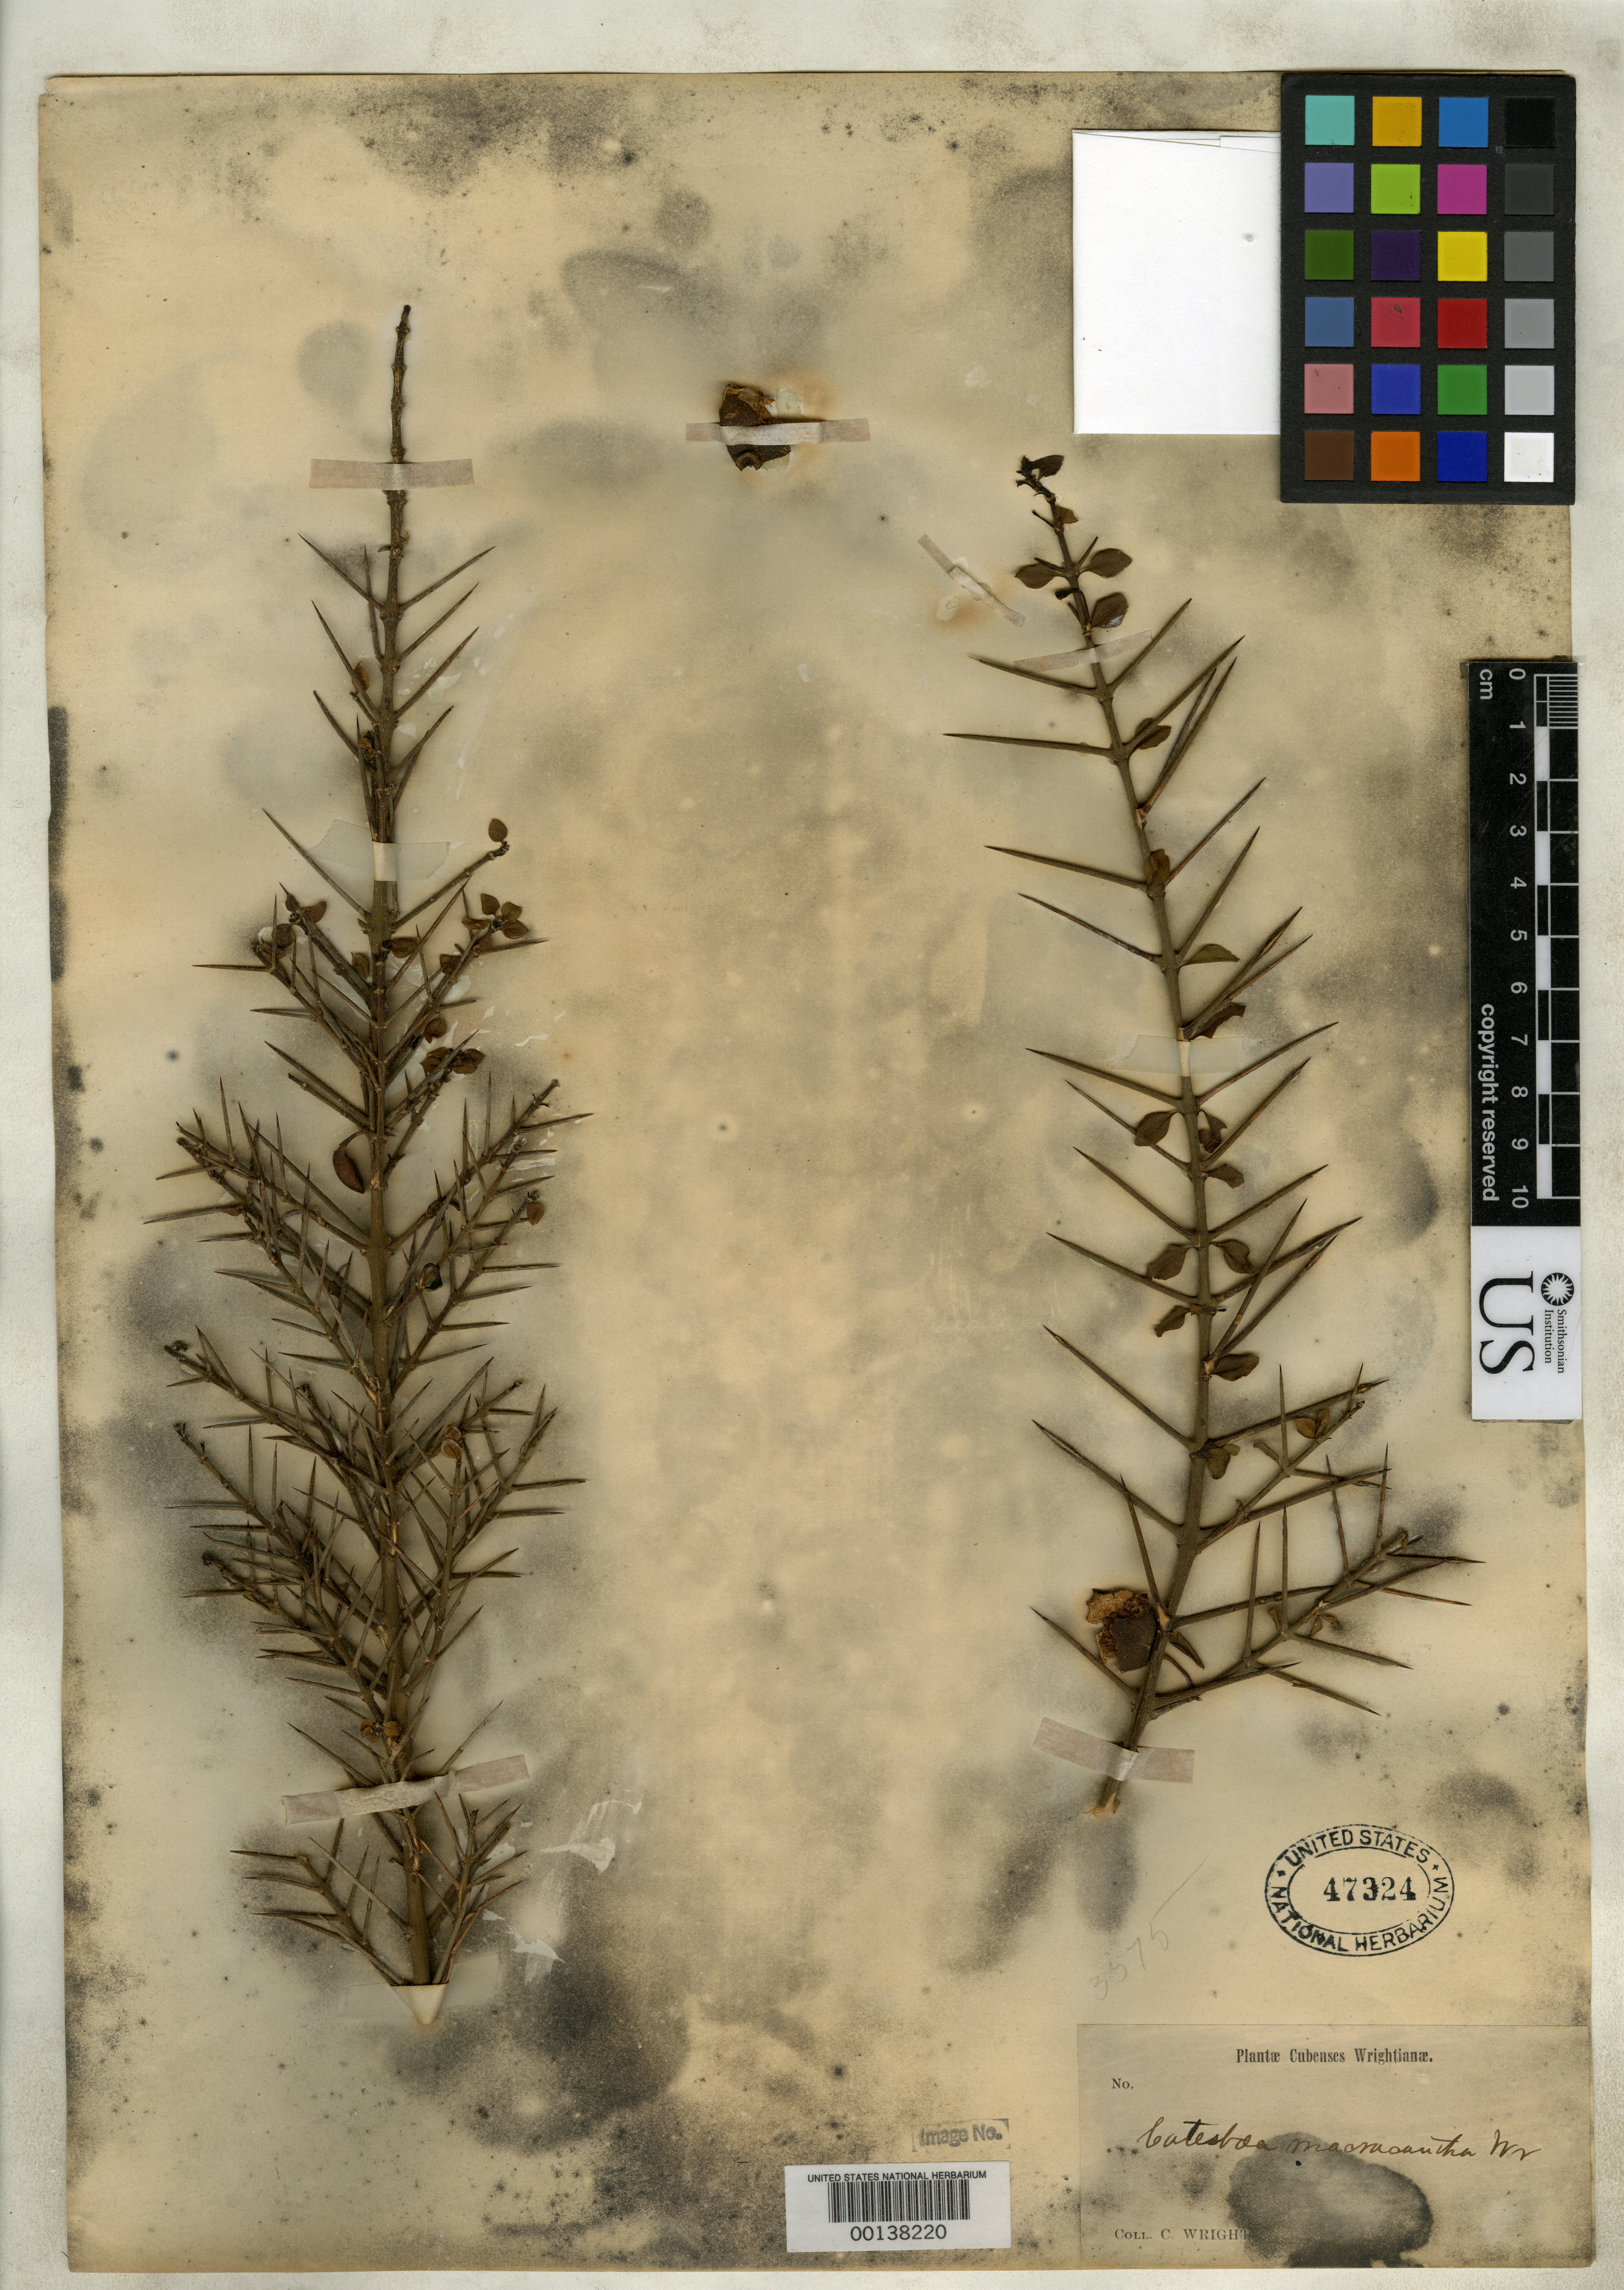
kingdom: Plantae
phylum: Tracheophyta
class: Magnoliopsida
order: Gentianales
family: Rubiaceae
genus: Catesbaea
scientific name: Catesbaea macracantha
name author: C. Wright in Sauvalle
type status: Isotype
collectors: C. Wright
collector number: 3575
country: Cuba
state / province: Las Villas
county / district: Trinidad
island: Greater Antilles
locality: Trinidad, Manati Ranch.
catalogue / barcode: US 47324